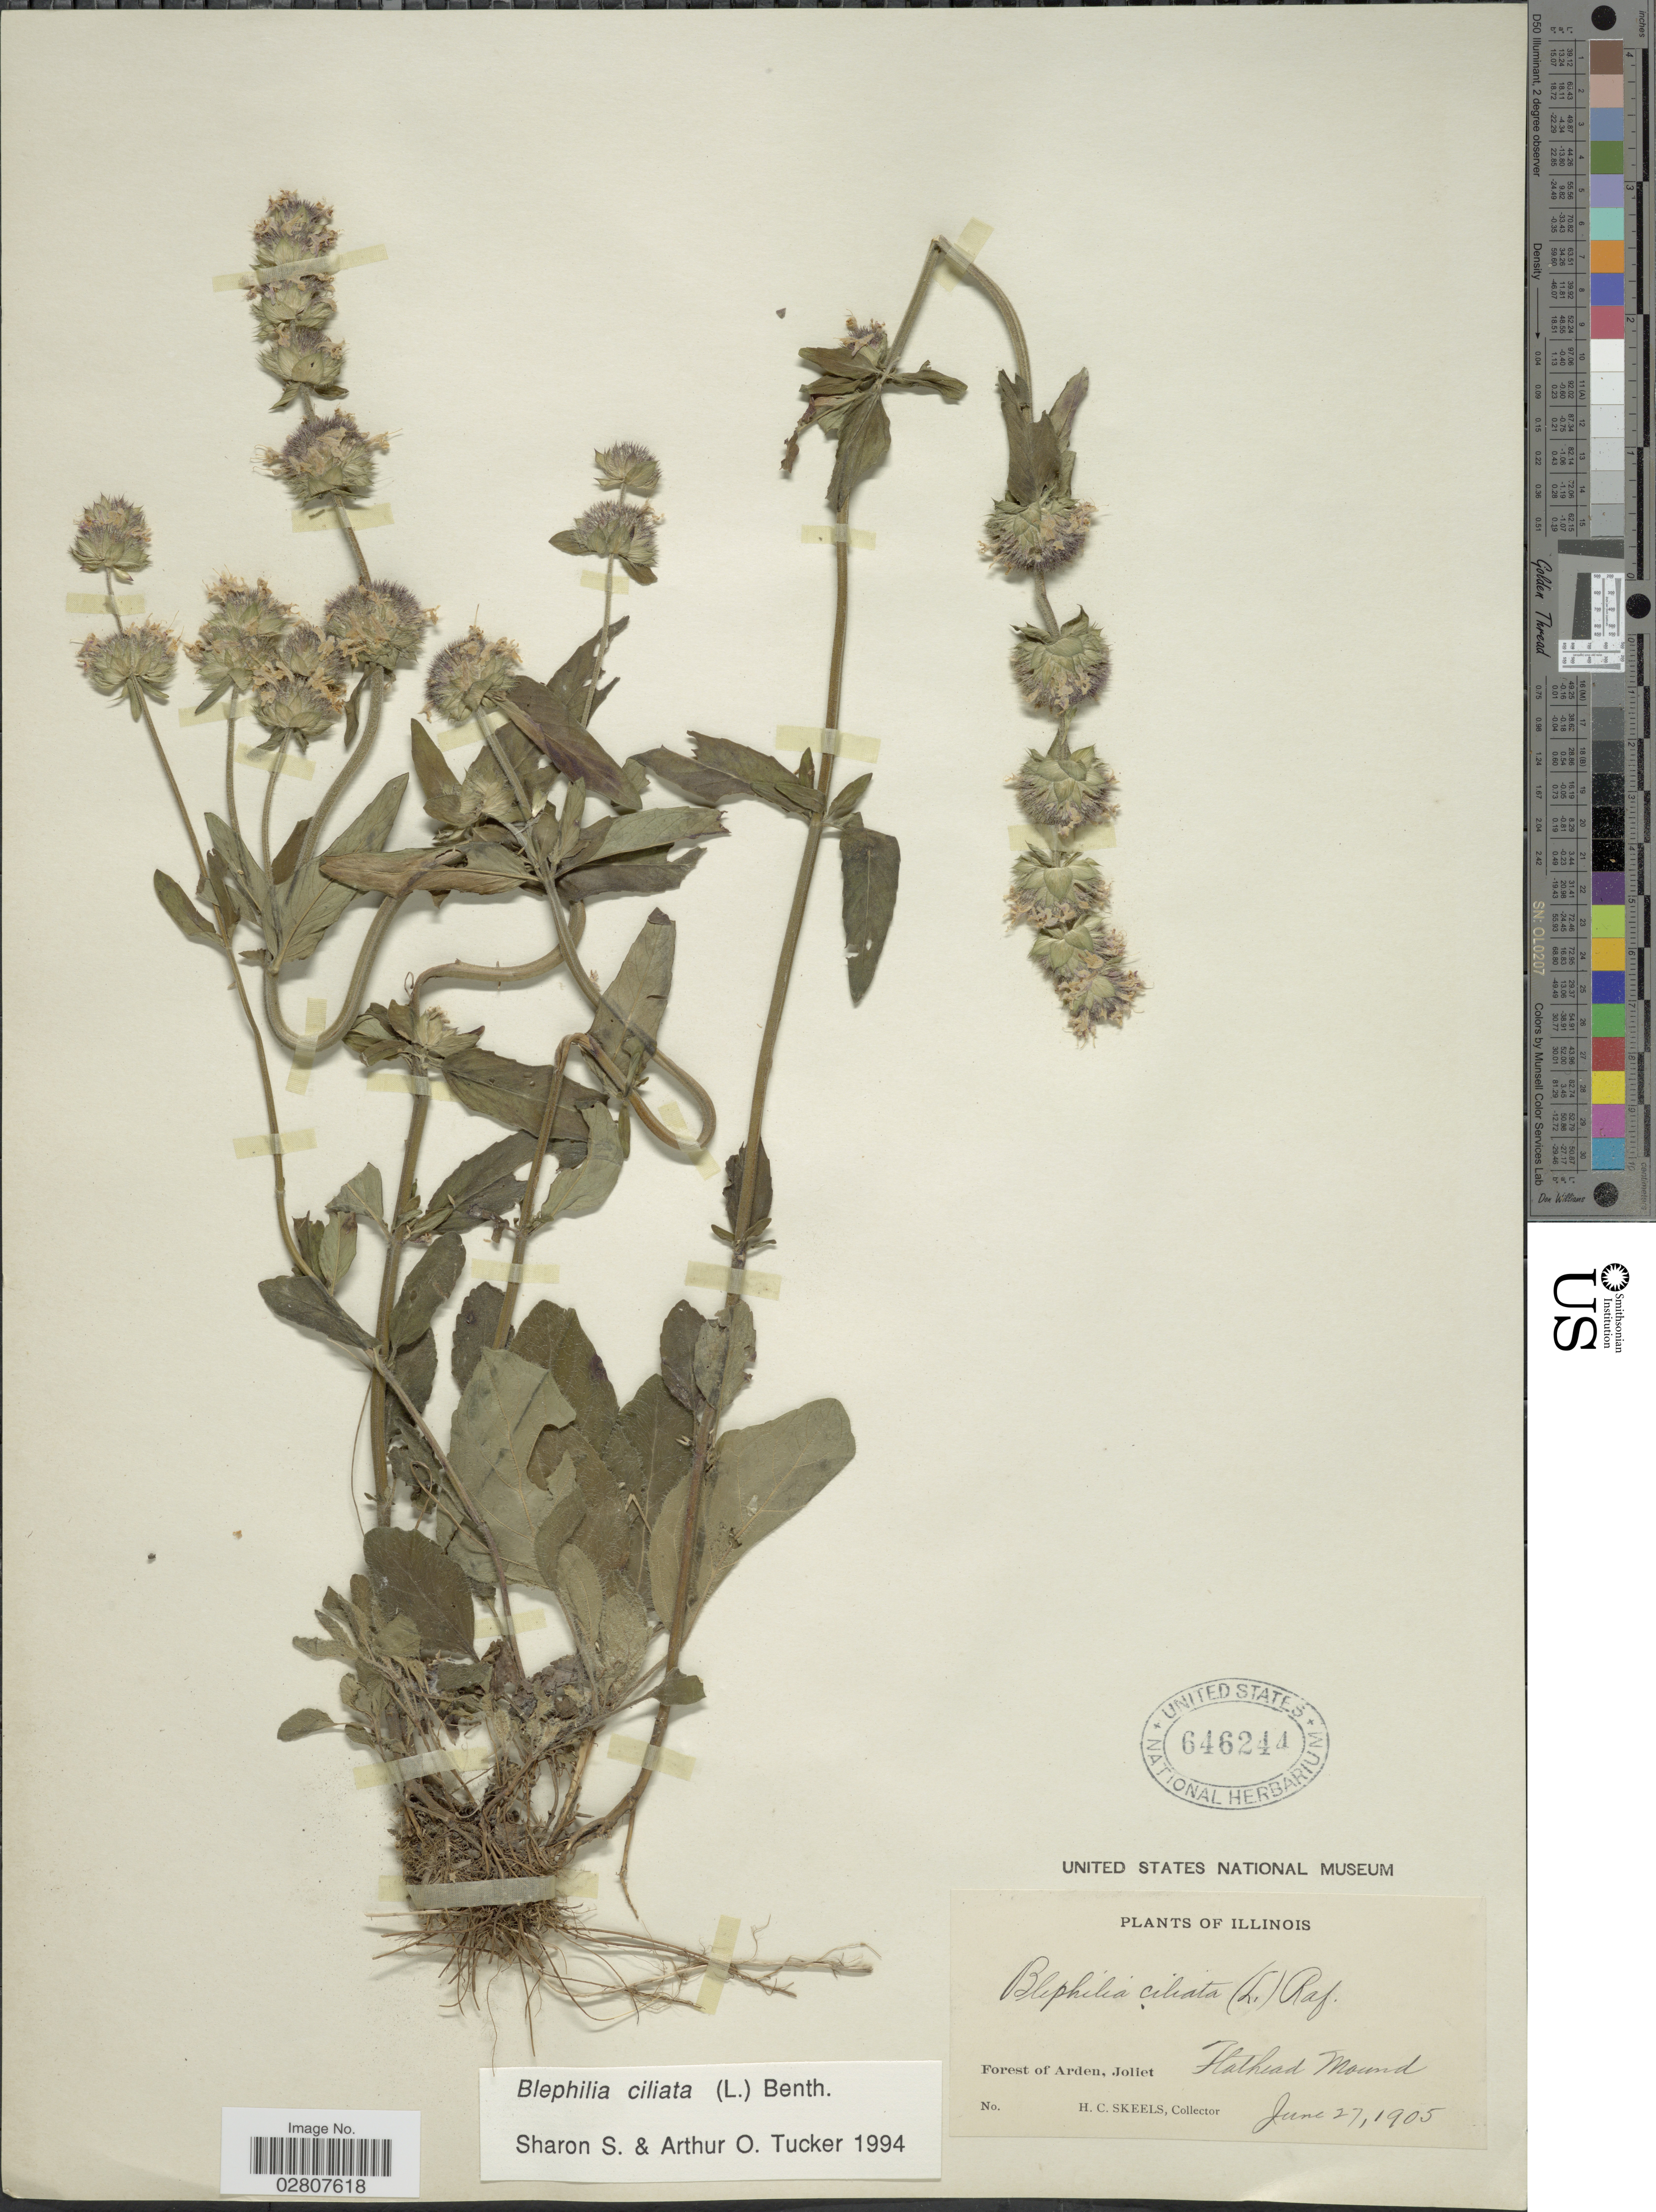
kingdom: Plantae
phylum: Tracheophyta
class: Magnoliopsida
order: Lamiales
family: Lamiaceae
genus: Blephilia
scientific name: Blephilia ciliata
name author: (L.) Raf. ex Benth.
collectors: H. Skeels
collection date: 1905-06-27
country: United States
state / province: Illinois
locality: Forest of Arden, Joliet. Flathead Mound.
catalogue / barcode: US 646244